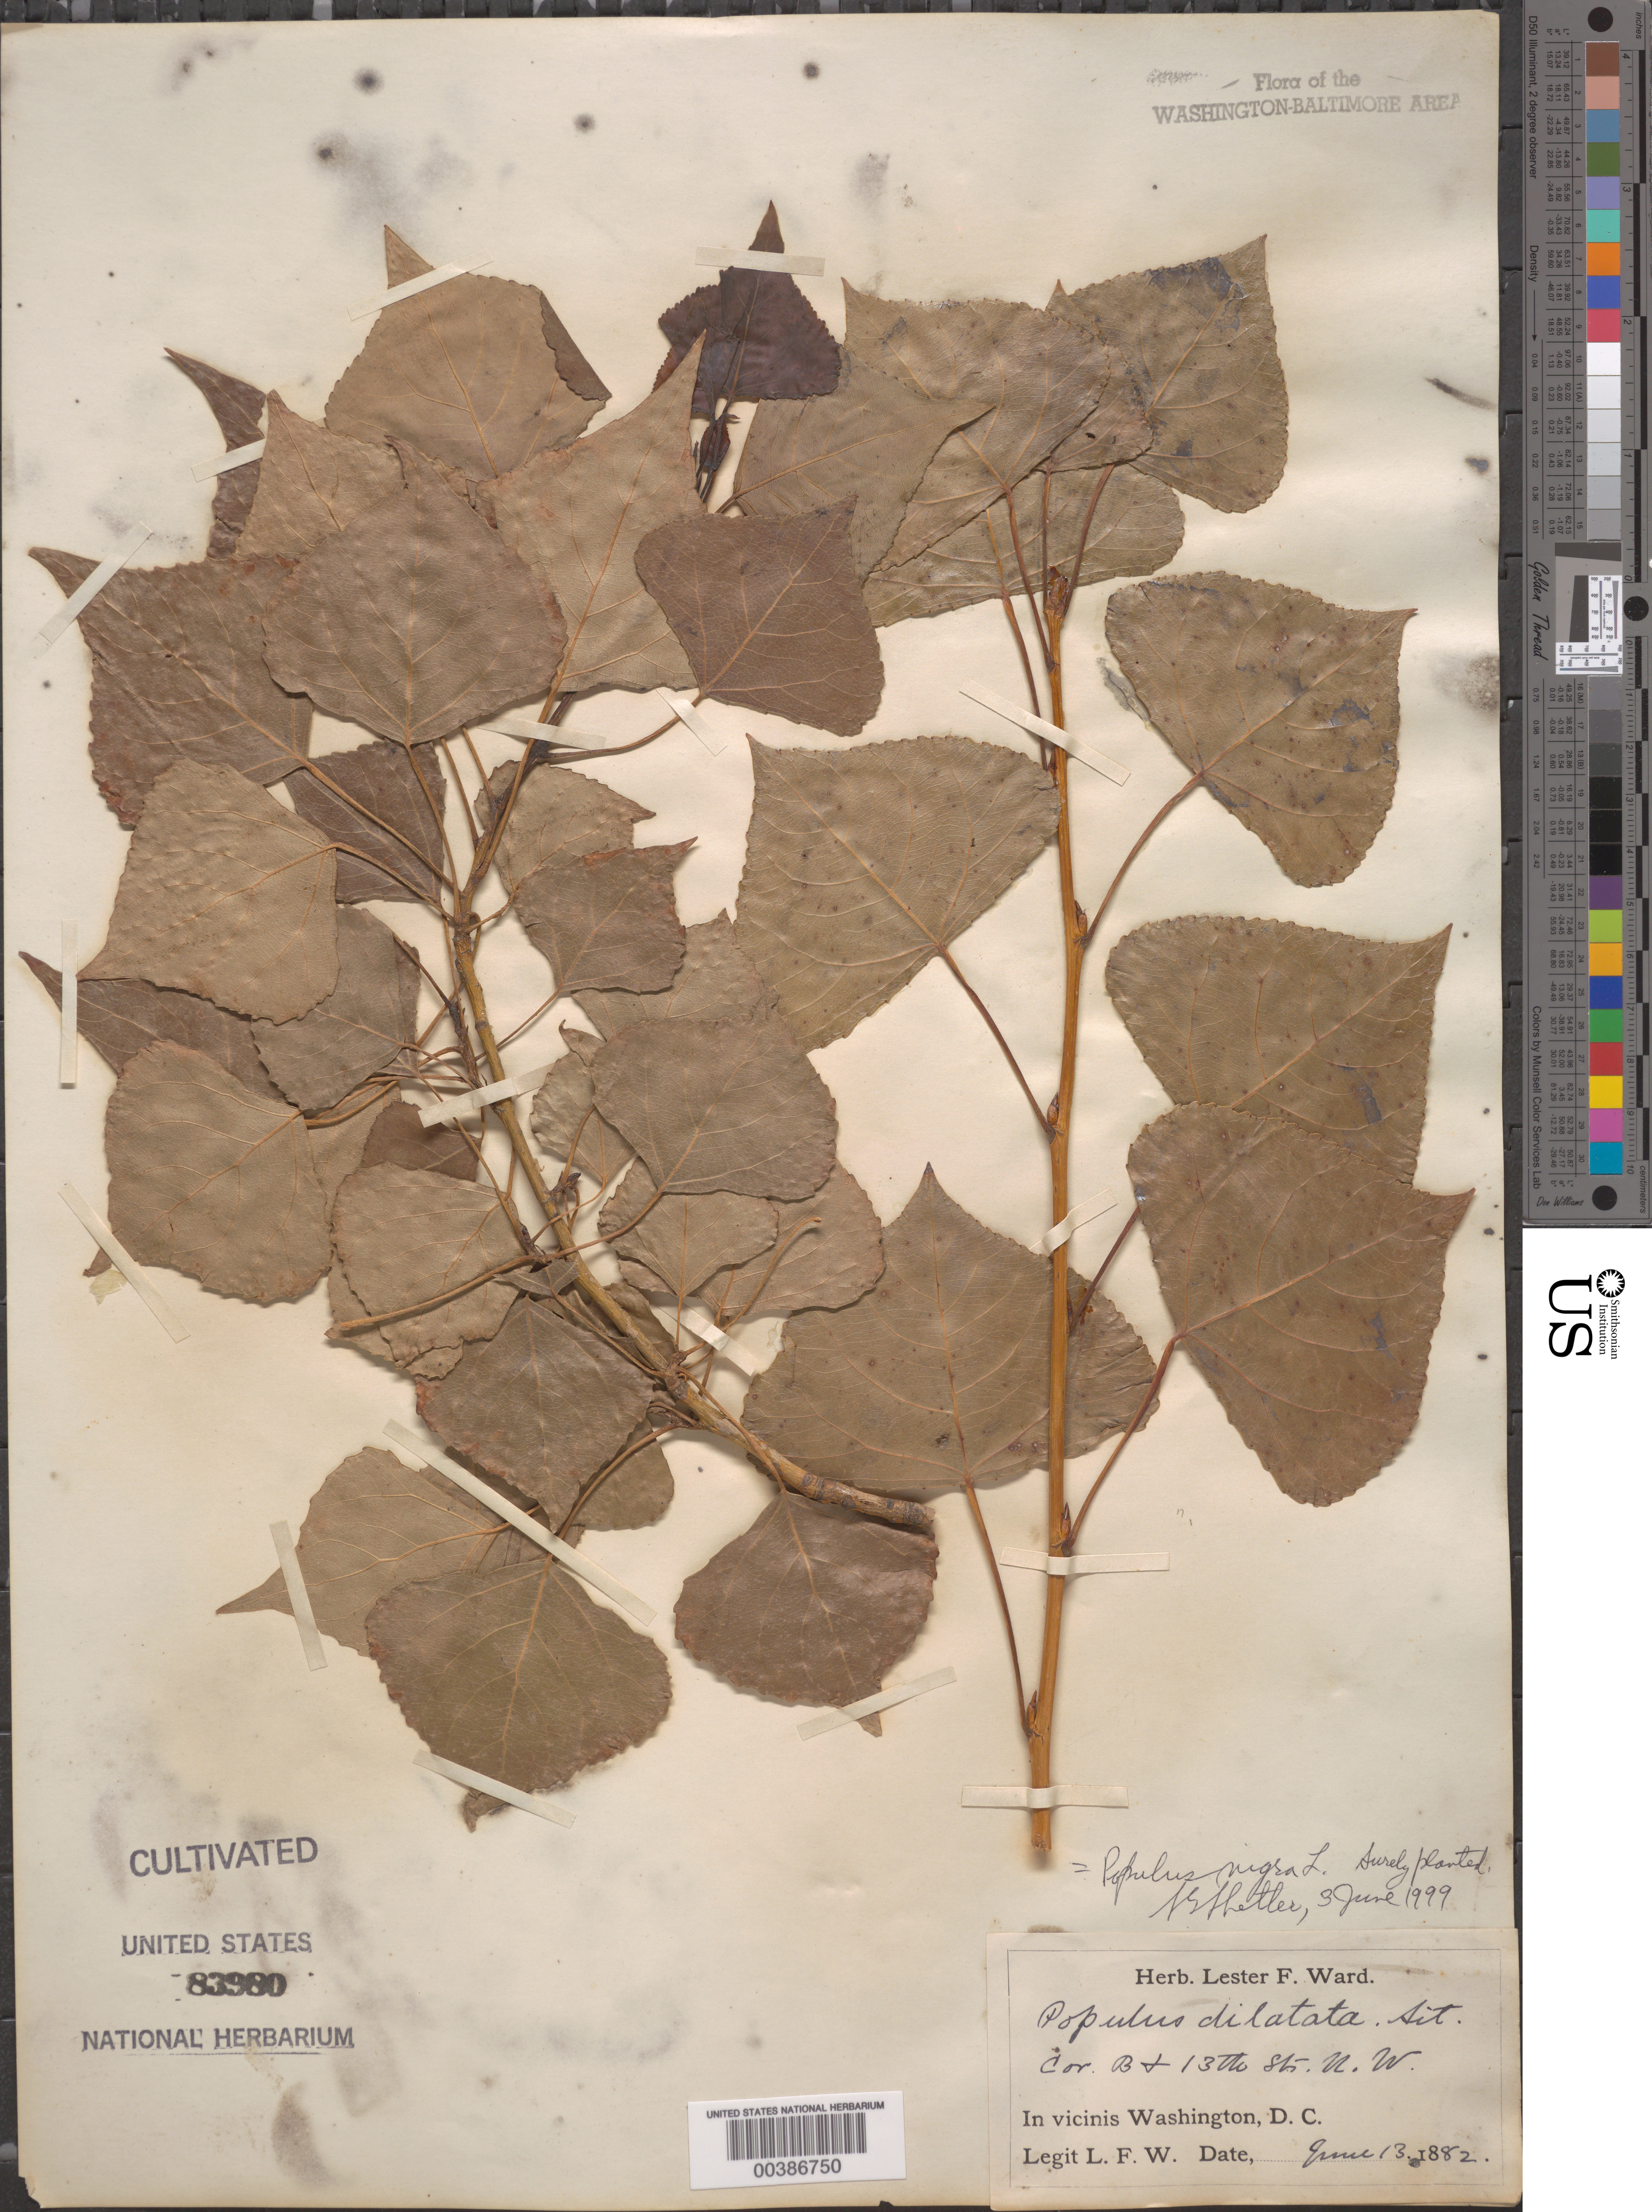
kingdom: Plantae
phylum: Tracheophyta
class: Magnoliopsida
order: Malpighiales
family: Salicaceae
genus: Populus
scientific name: Populus nigra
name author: L.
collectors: L. F. Ward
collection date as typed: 13 Jun 1883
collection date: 1883-06-13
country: United States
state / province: District of Columbia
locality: B and 13th Streets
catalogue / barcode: US 83980